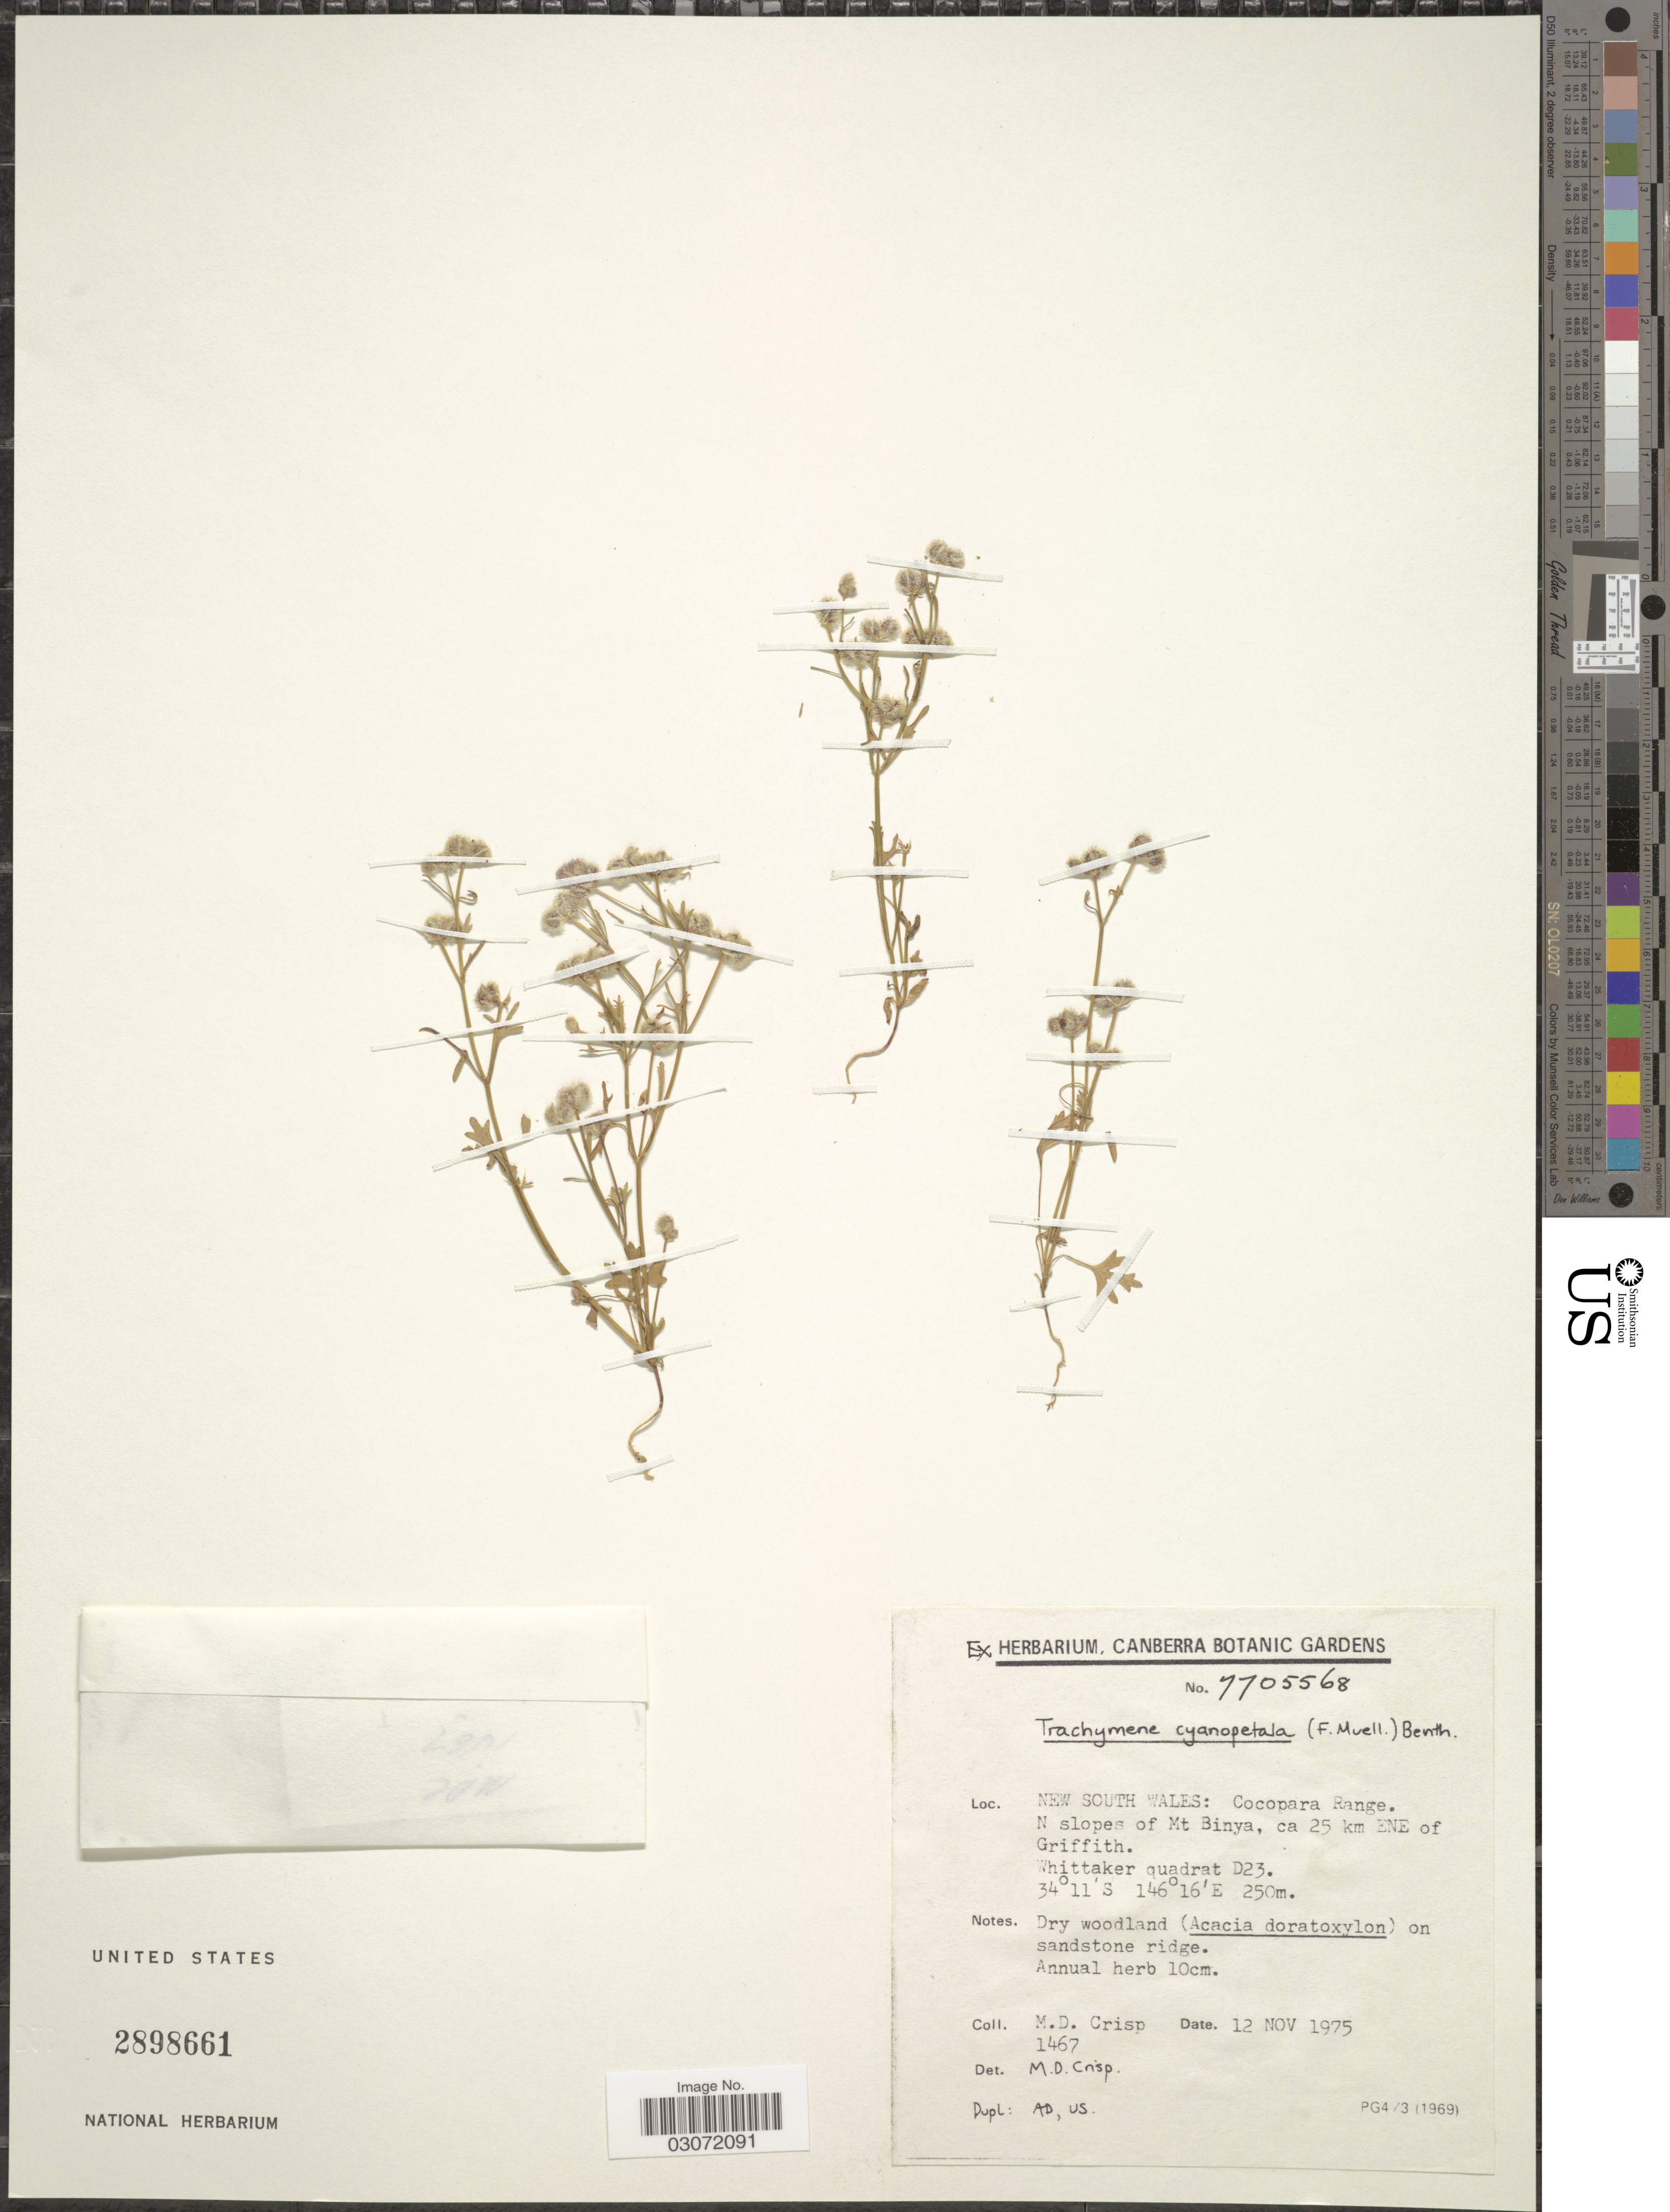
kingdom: Plantae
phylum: Tracheophyta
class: Magnoliopsida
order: Apiales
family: Araliaceae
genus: Trachymene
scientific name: Trachymene cyanopetala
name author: (F. Muell.) Benth.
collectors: M. Crisp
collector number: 1467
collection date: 1975-11-12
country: Australia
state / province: New South Wales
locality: Cocopara Range. N slopes of Mt Binya, ca 25 km ENE of Griffith. Whittaker quadrat D23.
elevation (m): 250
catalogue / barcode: US 2898661